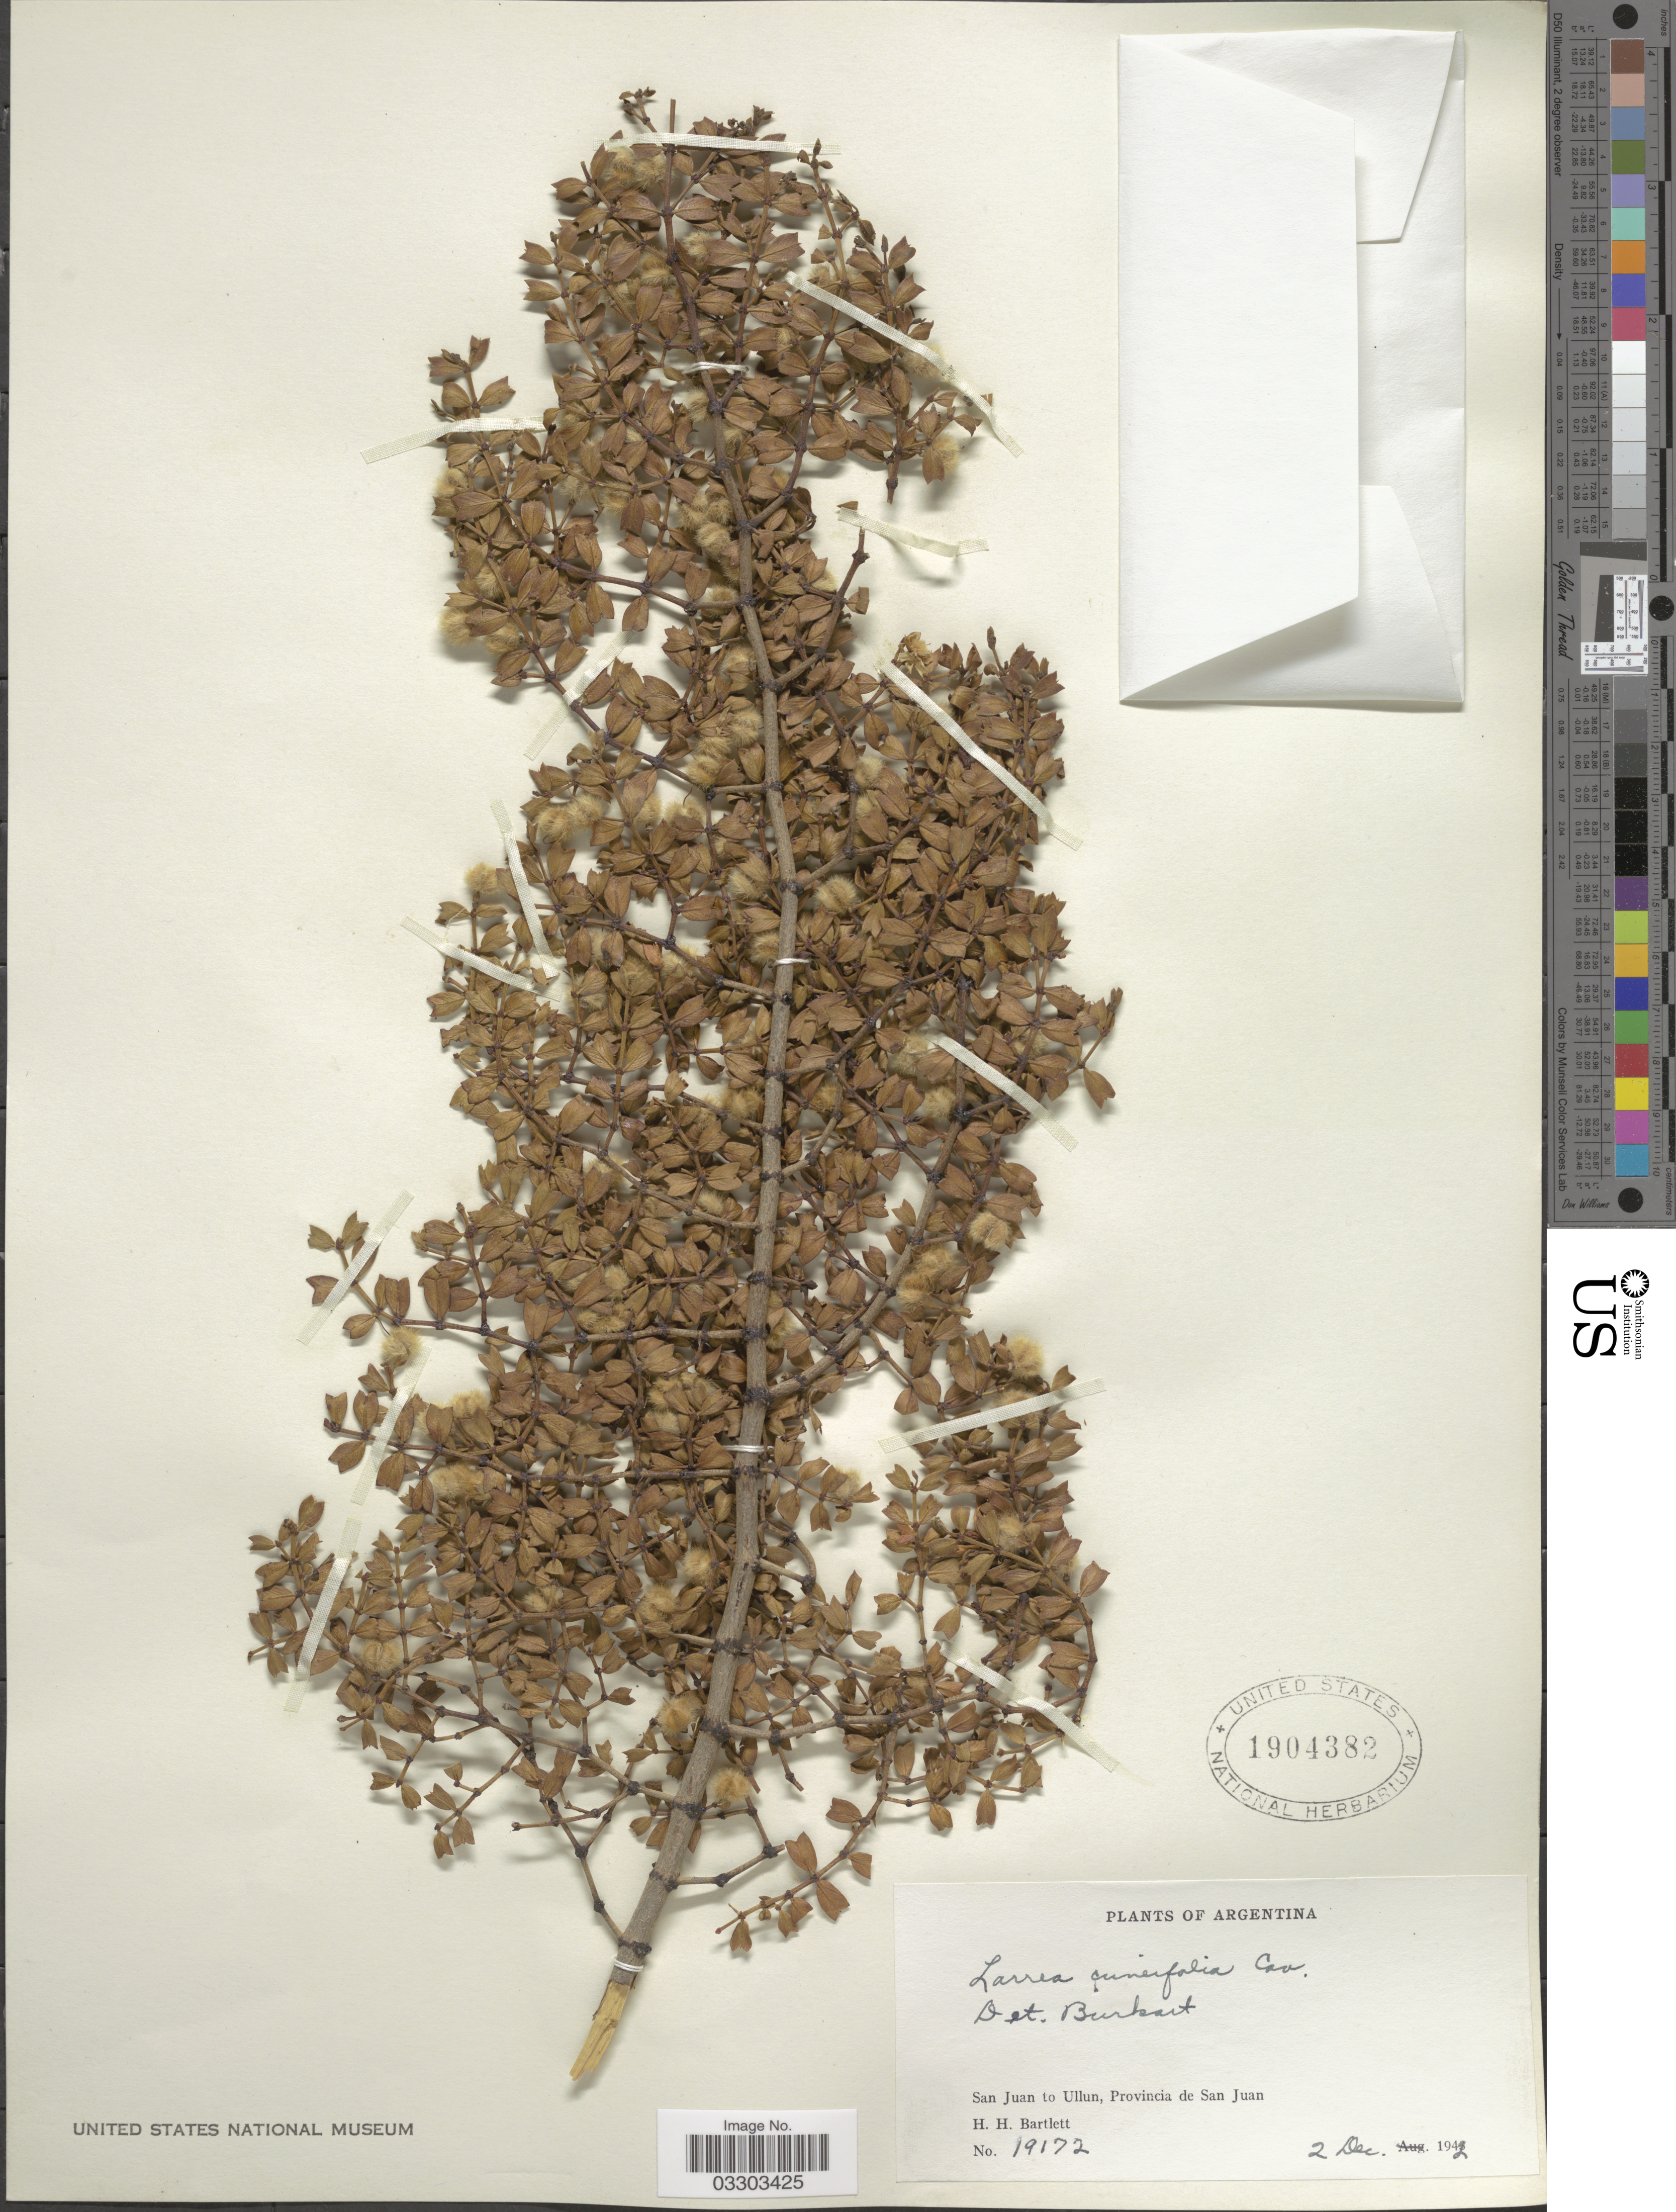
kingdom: Plantae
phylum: Tracheophyta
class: Magnoliopsida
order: Zygophyllales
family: Zygophyllaceae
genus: Larrea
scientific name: Larrea cuneifolia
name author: Cav.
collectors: H. H. Bartlett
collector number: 19172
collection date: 1942-12-02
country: Argentina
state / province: San Juan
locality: San Juan to Ullun.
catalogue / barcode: US 1904382